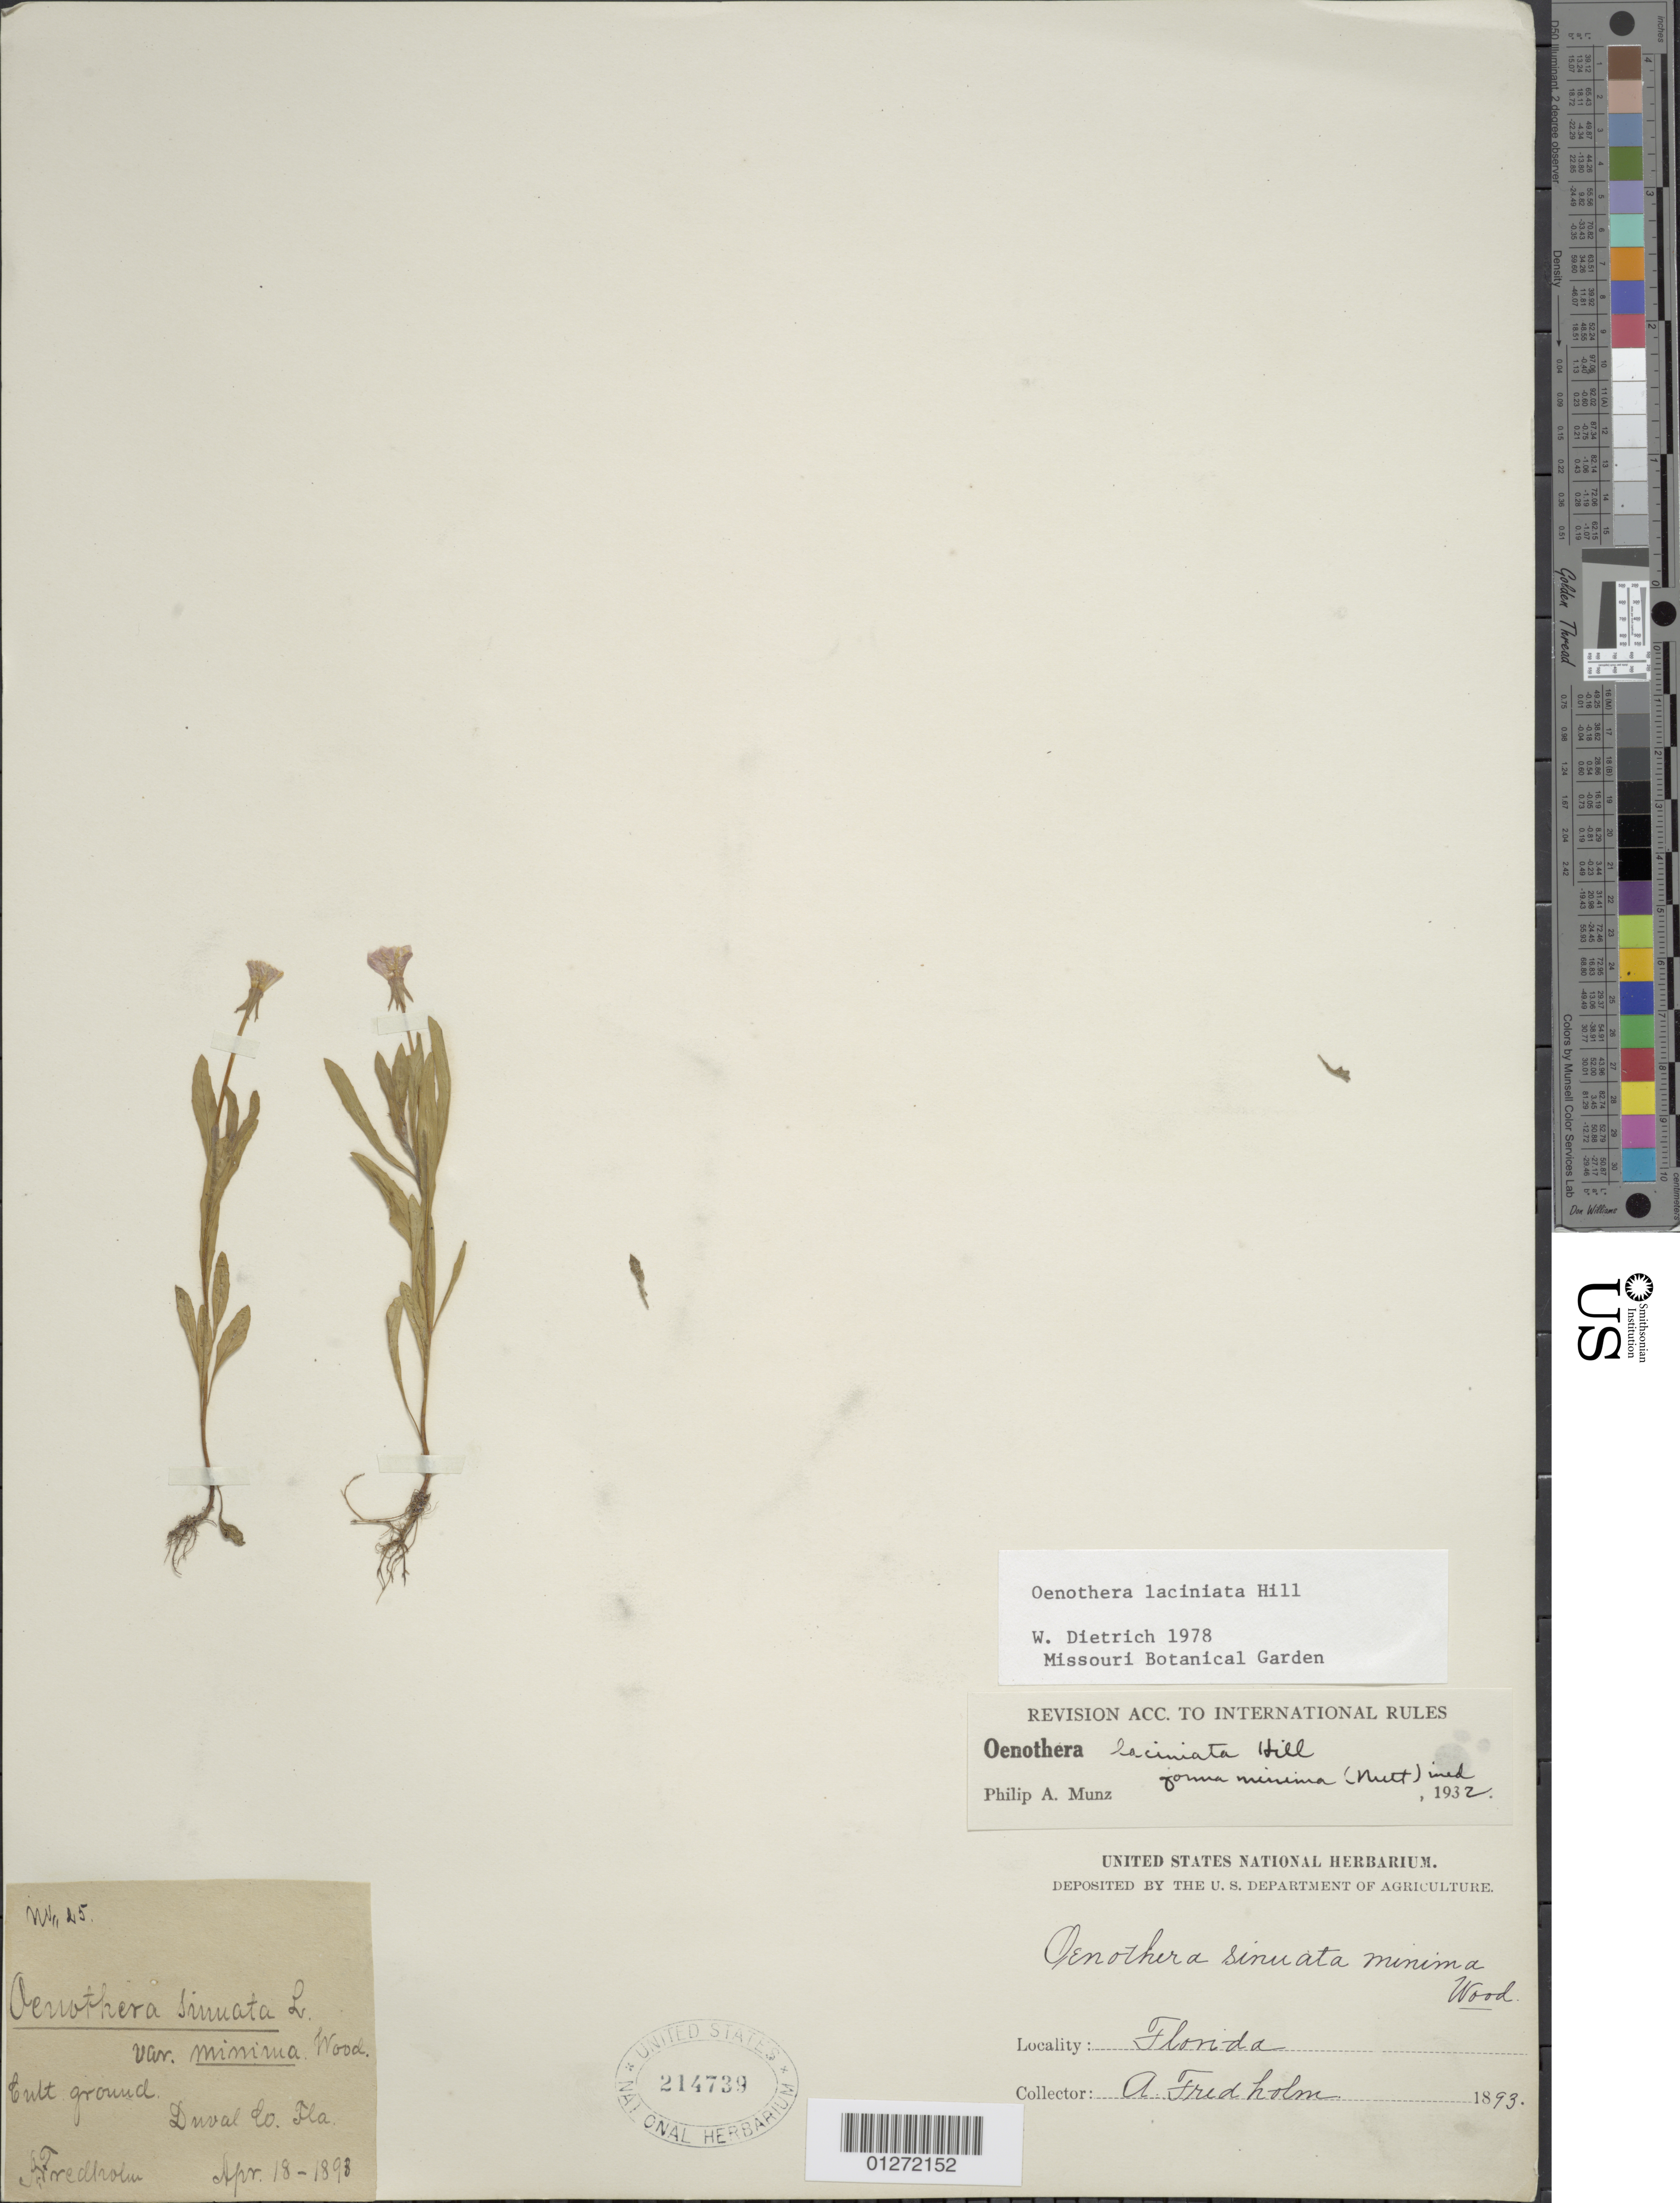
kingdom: Plantae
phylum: Tracheophyta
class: Magnoliopsida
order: Myrtales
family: Onagraceae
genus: Oenothera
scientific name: Oenothera laciniata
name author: Hill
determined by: Dietrich, W.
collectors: A. J. Fredholm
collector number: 25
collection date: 1893-04-18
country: United States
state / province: Florida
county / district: Duval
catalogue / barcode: US 214739